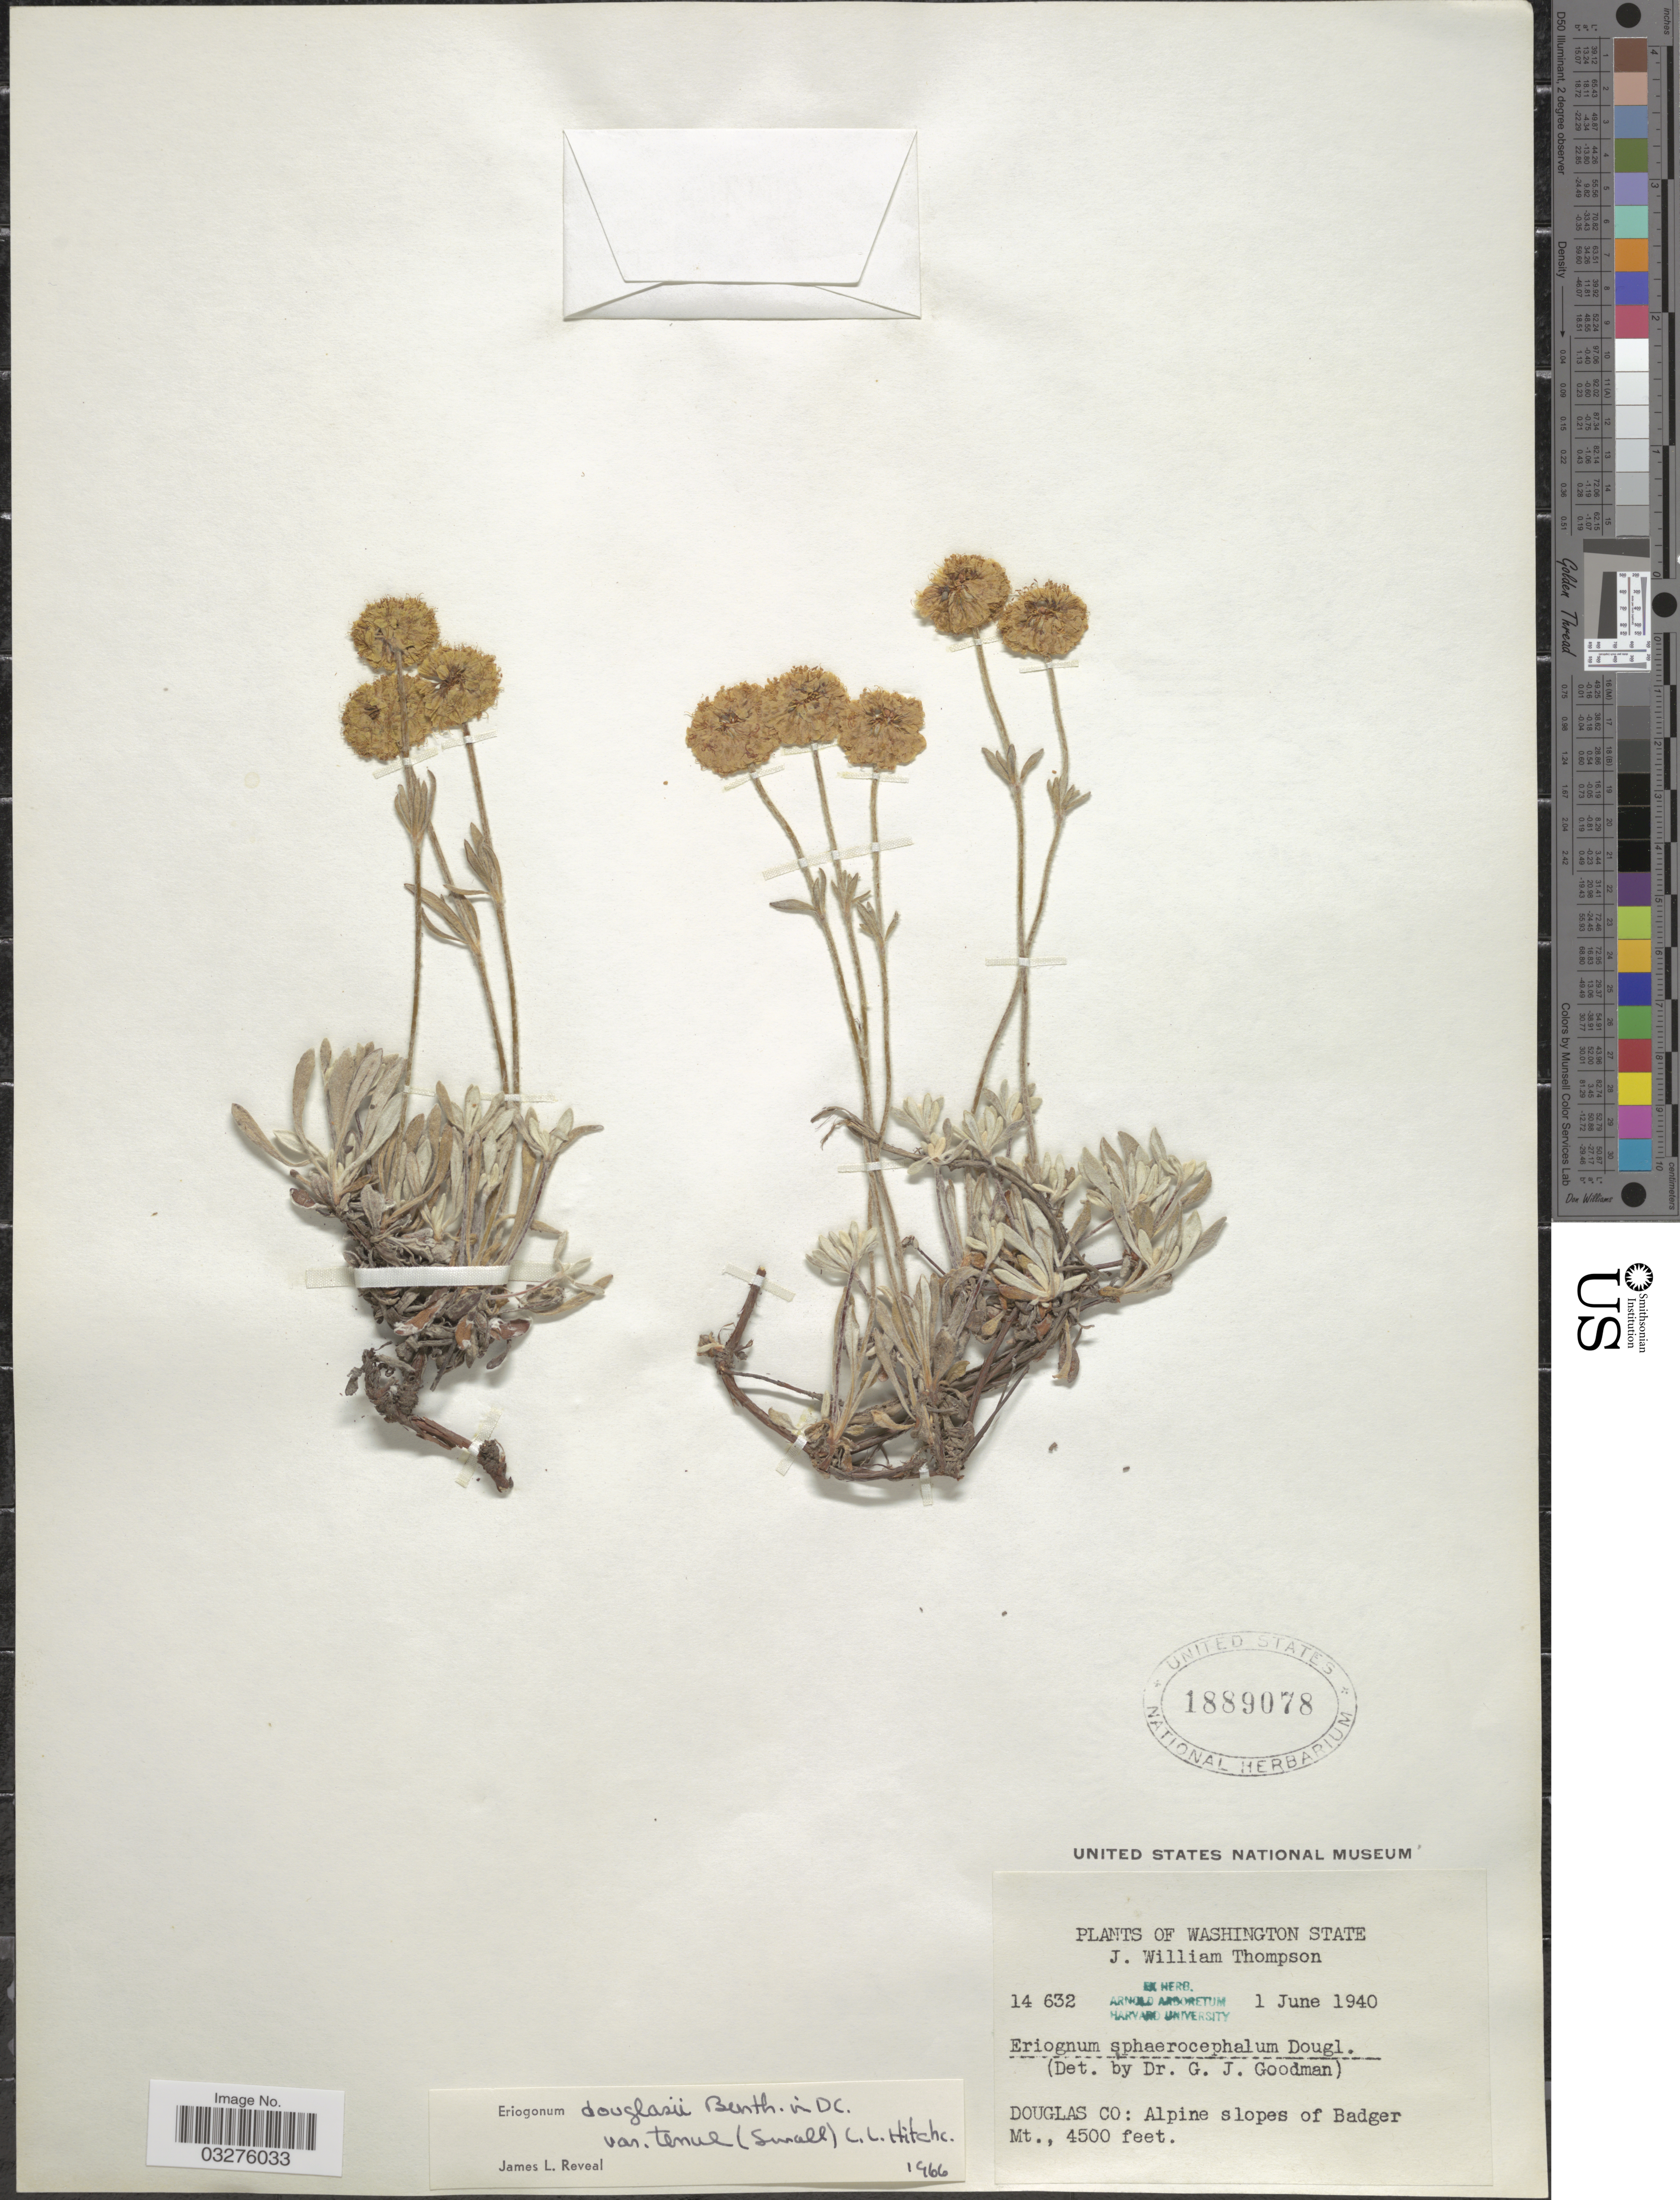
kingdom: Plantae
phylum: Tracheophyta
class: Magnoliopsida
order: Caryophyllales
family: Polygonaceae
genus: Eriogonum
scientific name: Eriogonum douglasii var. douglasii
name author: Benth.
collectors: J. W. Thompson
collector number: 14632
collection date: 1940-06-01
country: United States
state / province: Washington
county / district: Douglas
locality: Douglas Co: Alpine slopes of Badger Mt.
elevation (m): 1372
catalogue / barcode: US 1889078